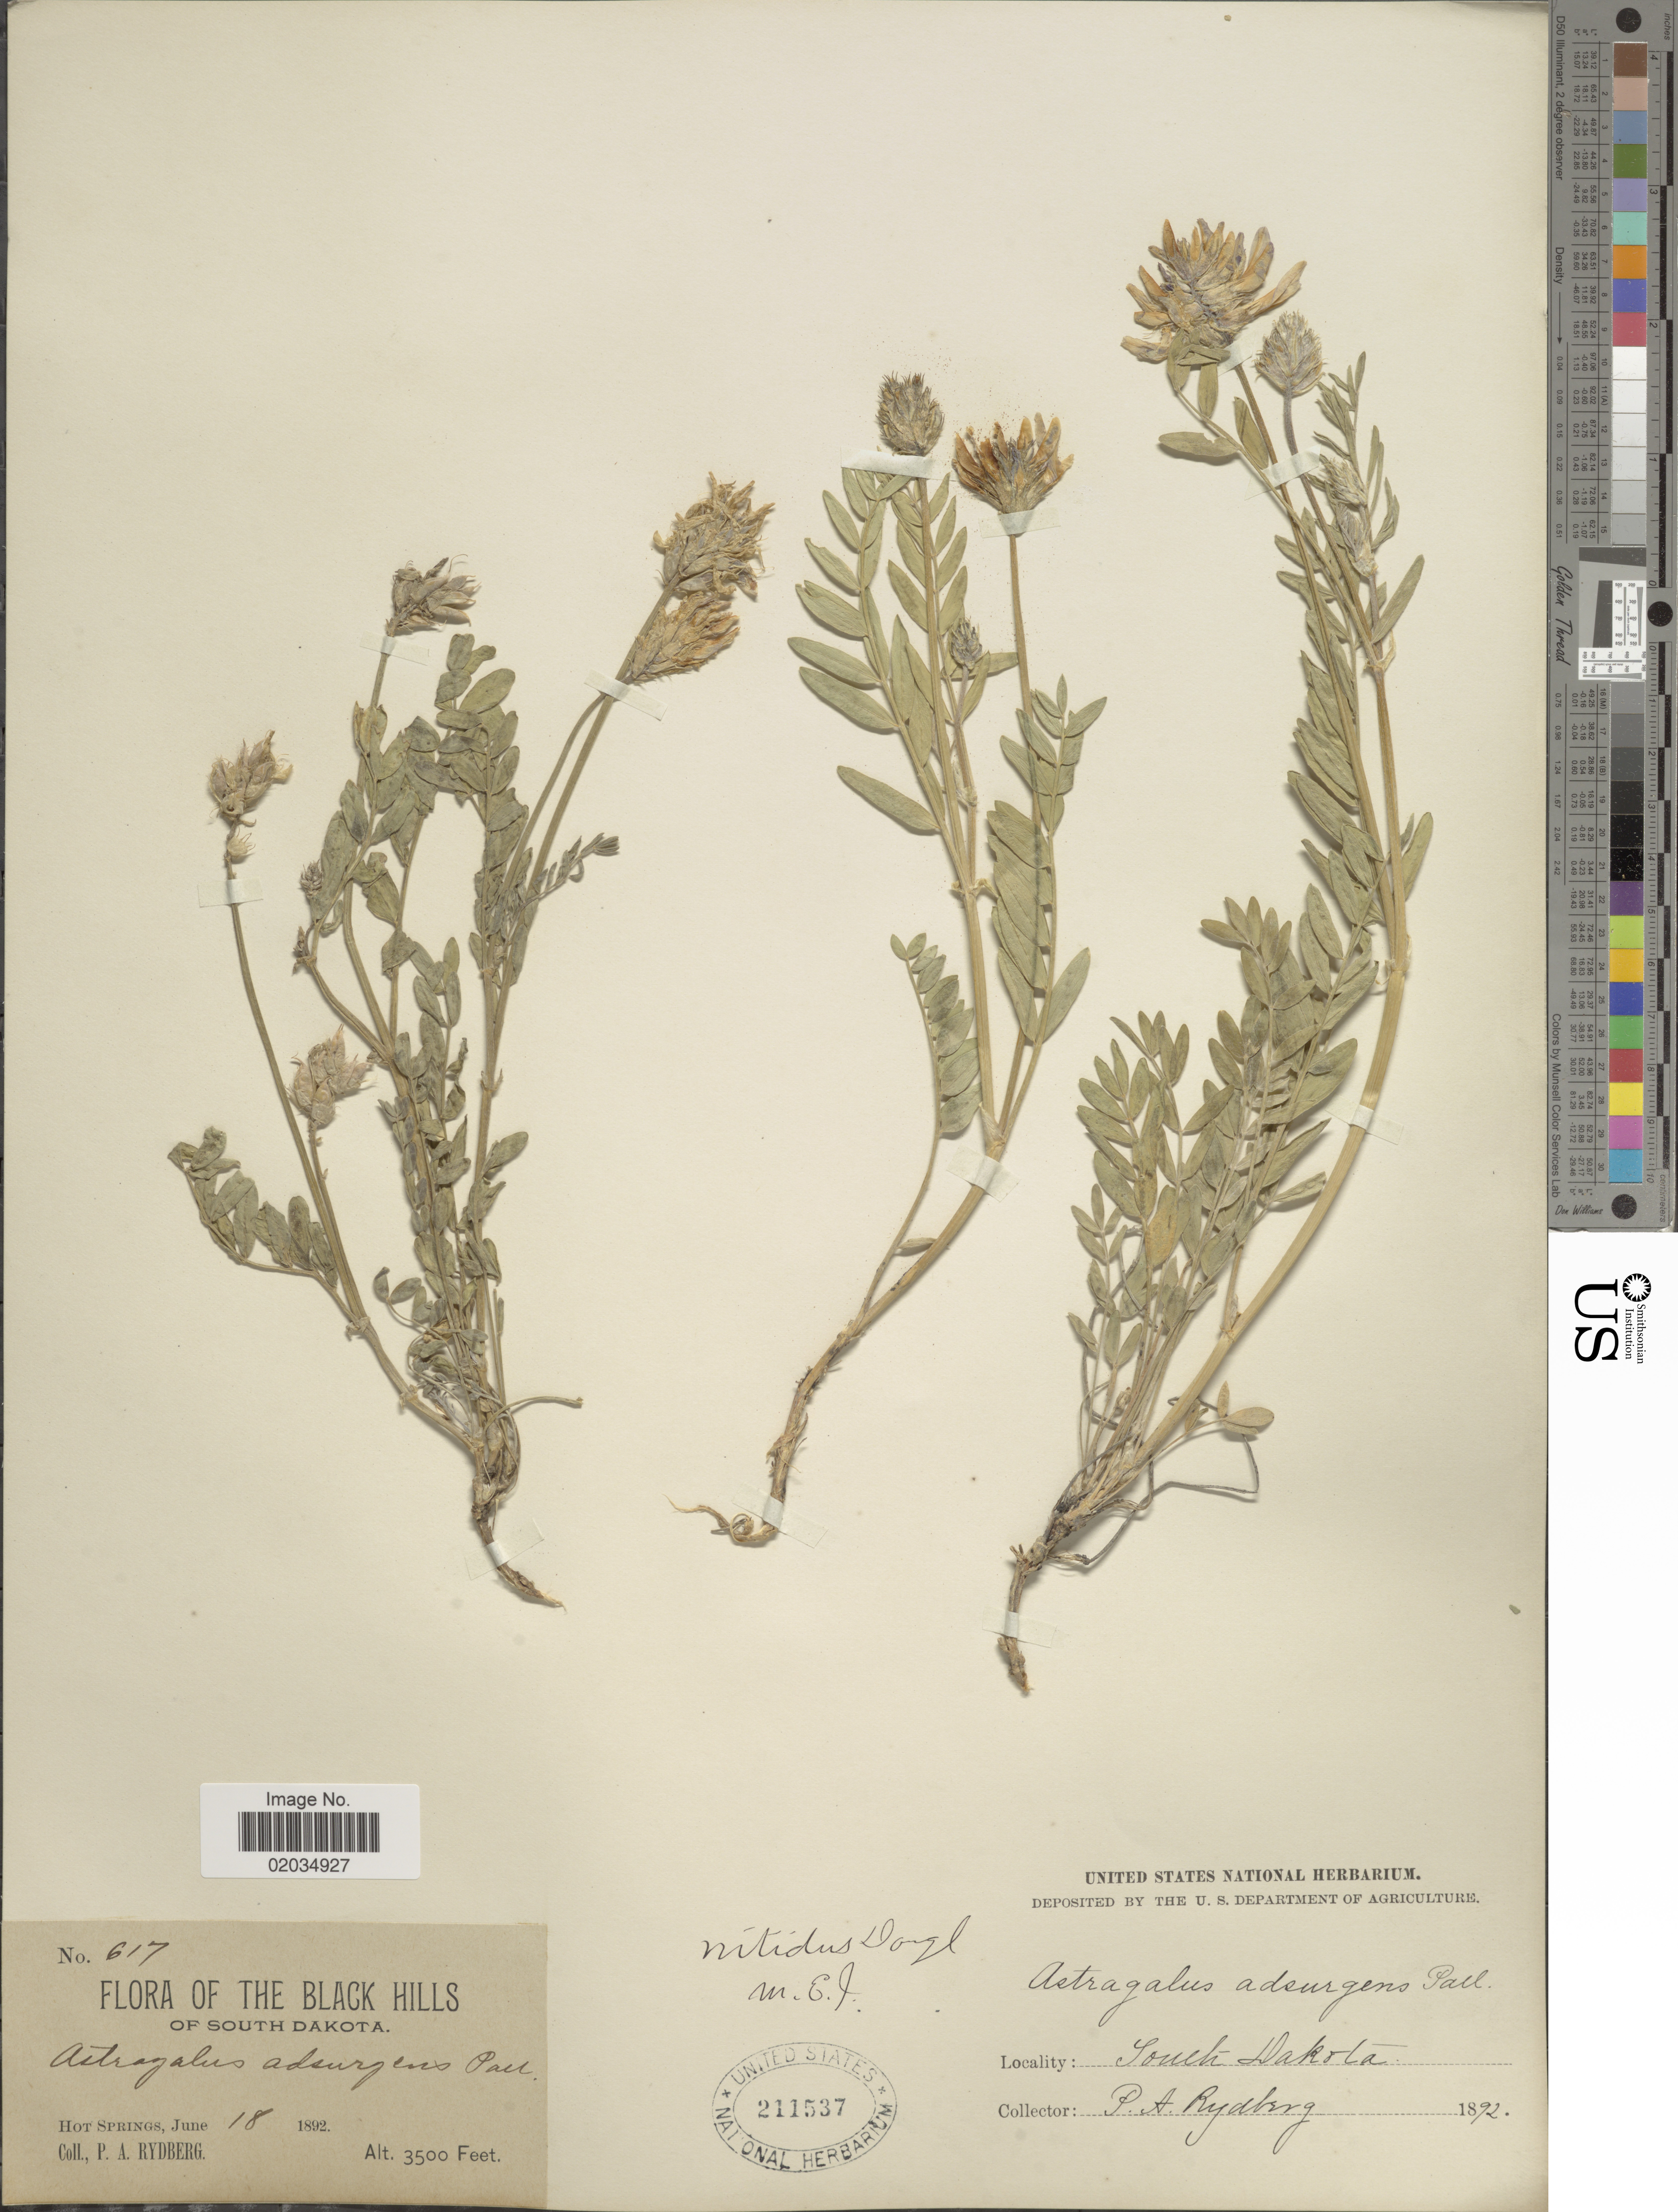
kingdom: Plantae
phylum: Tracheophyta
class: Magnoliopsida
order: Fabales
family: Fabaceae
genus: Astragalus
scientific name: Astragalus striatus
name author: Nutt.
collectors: P. A. Rydberg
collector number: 617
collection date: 1892-06-18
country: United States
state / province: South Dakota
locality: The Black Hills, Hot Springs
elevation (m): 1067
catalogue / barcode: US 211537